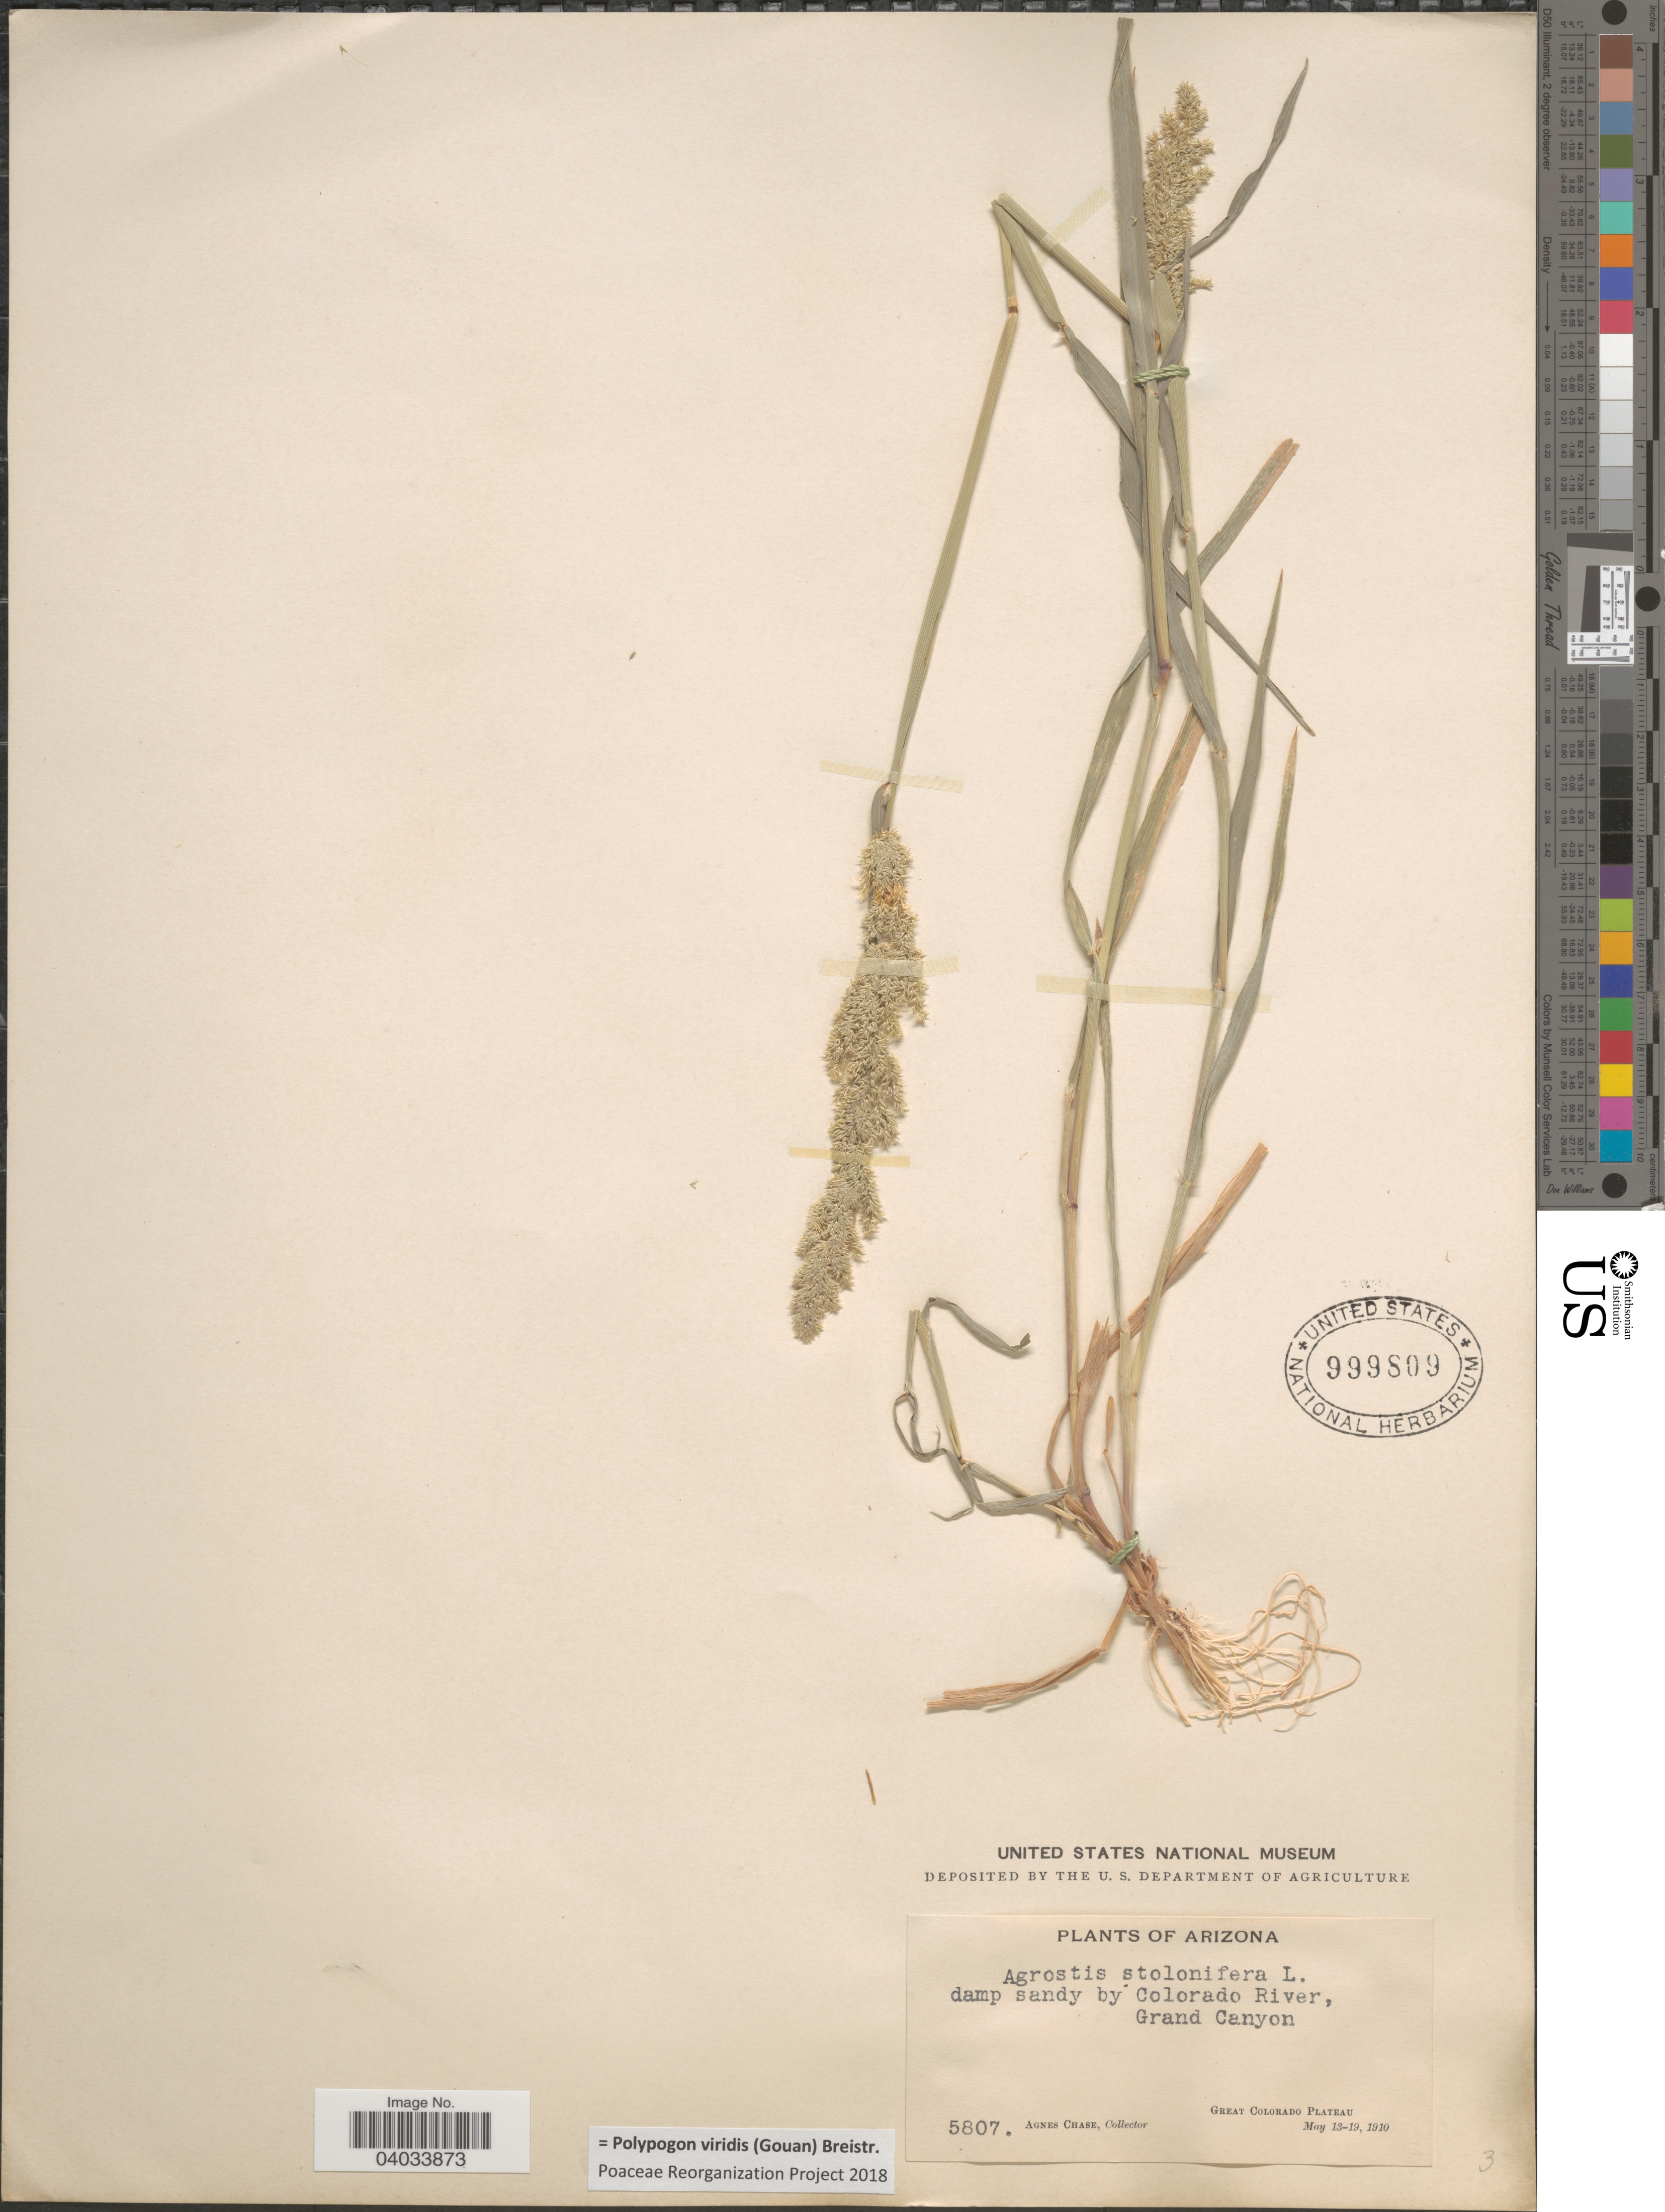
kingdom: Plantae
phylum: Tracheophyta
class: Liliopsida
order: Poales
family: Poaceae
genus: Polypogon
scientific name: Polypogon viridis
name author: (Gouan) Breistroffer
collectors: A. Chase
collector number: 5807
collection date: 1910-05-13/1910-05-19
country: United States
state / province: Arizona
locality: By Colorado River, Grand Canyon. Great Colorado Plateau.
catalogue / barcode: US 999809